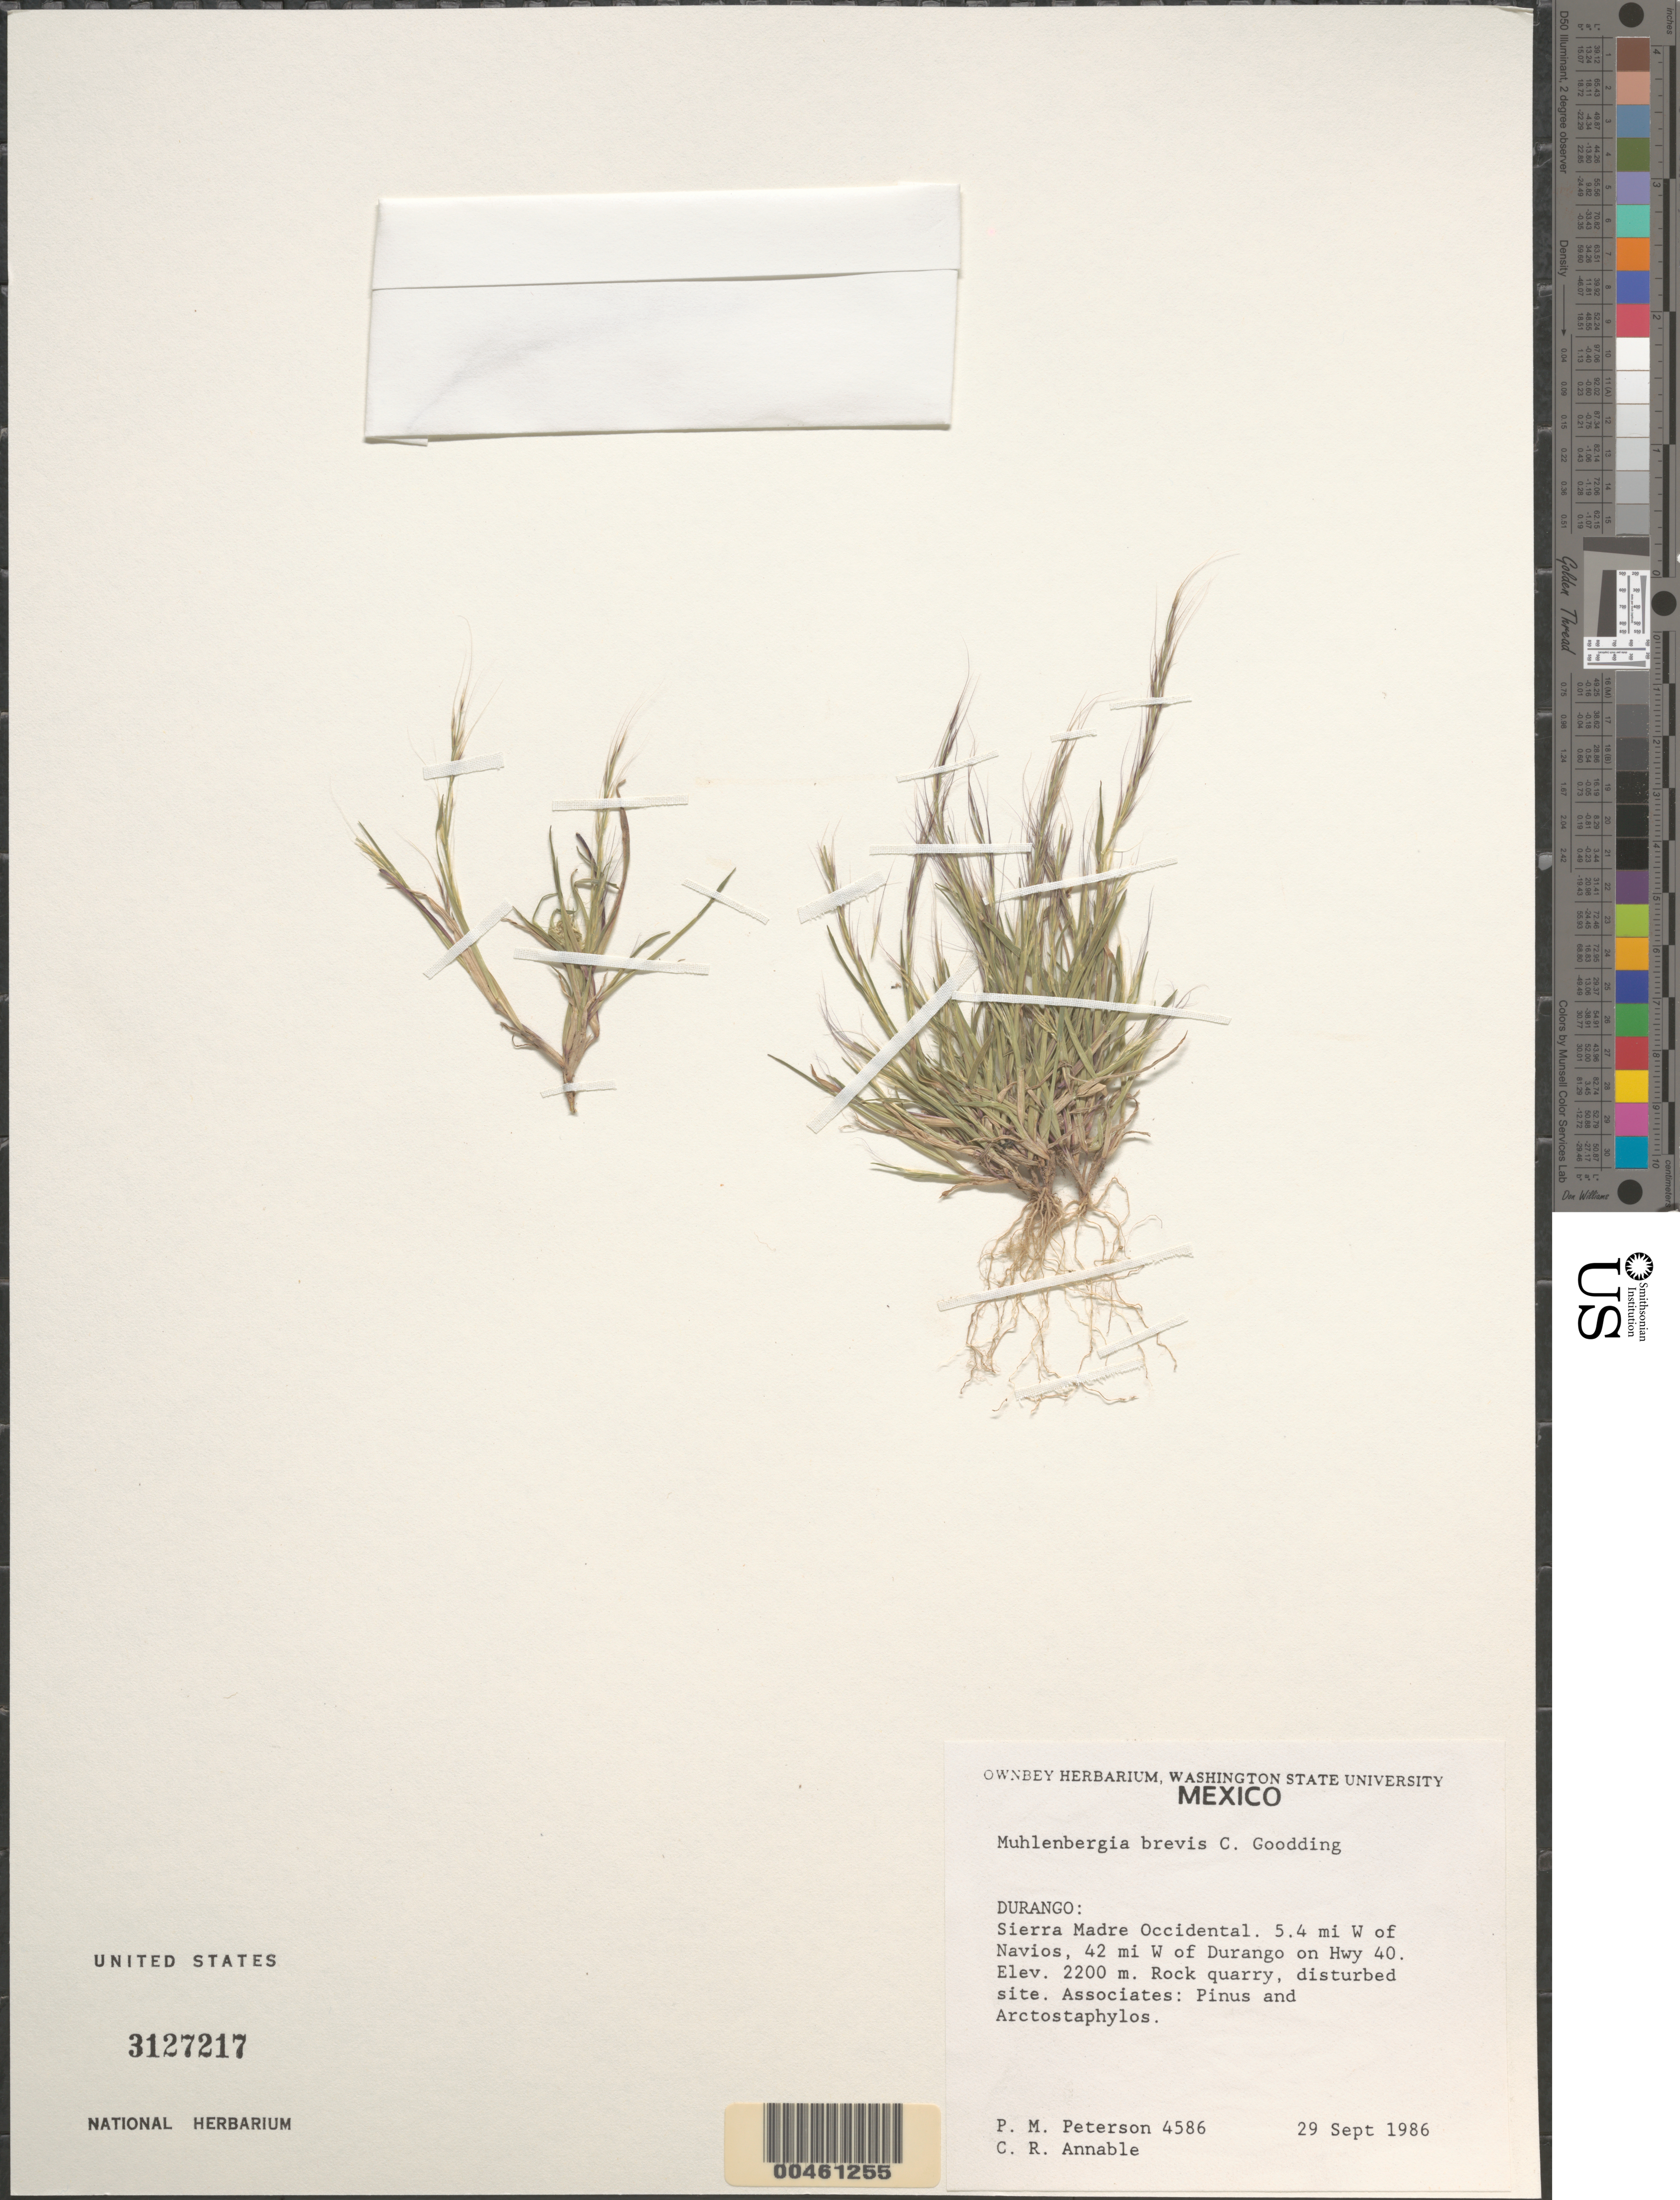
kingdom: Plantae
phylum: Tracheophyta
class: Liliopsida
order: Poales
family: Poaceae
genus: Muhlenbergia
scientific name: Muhlenbergia brevis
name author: C.O. Goodd.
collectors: P. M. Peterson & C. R. Annable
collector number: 04586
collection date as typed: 29 Sep 1986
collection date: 1986-09-29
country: Mexico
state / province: Durango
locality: Sierra Madre Occidental, 5.4 miles W of Navios, 42 miles W of Durango on Hwy 45.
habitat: Rock quarry, disturbed site. Associated with Pinus and Arctostaphylos.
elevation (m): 2200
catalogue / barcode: US 3127217